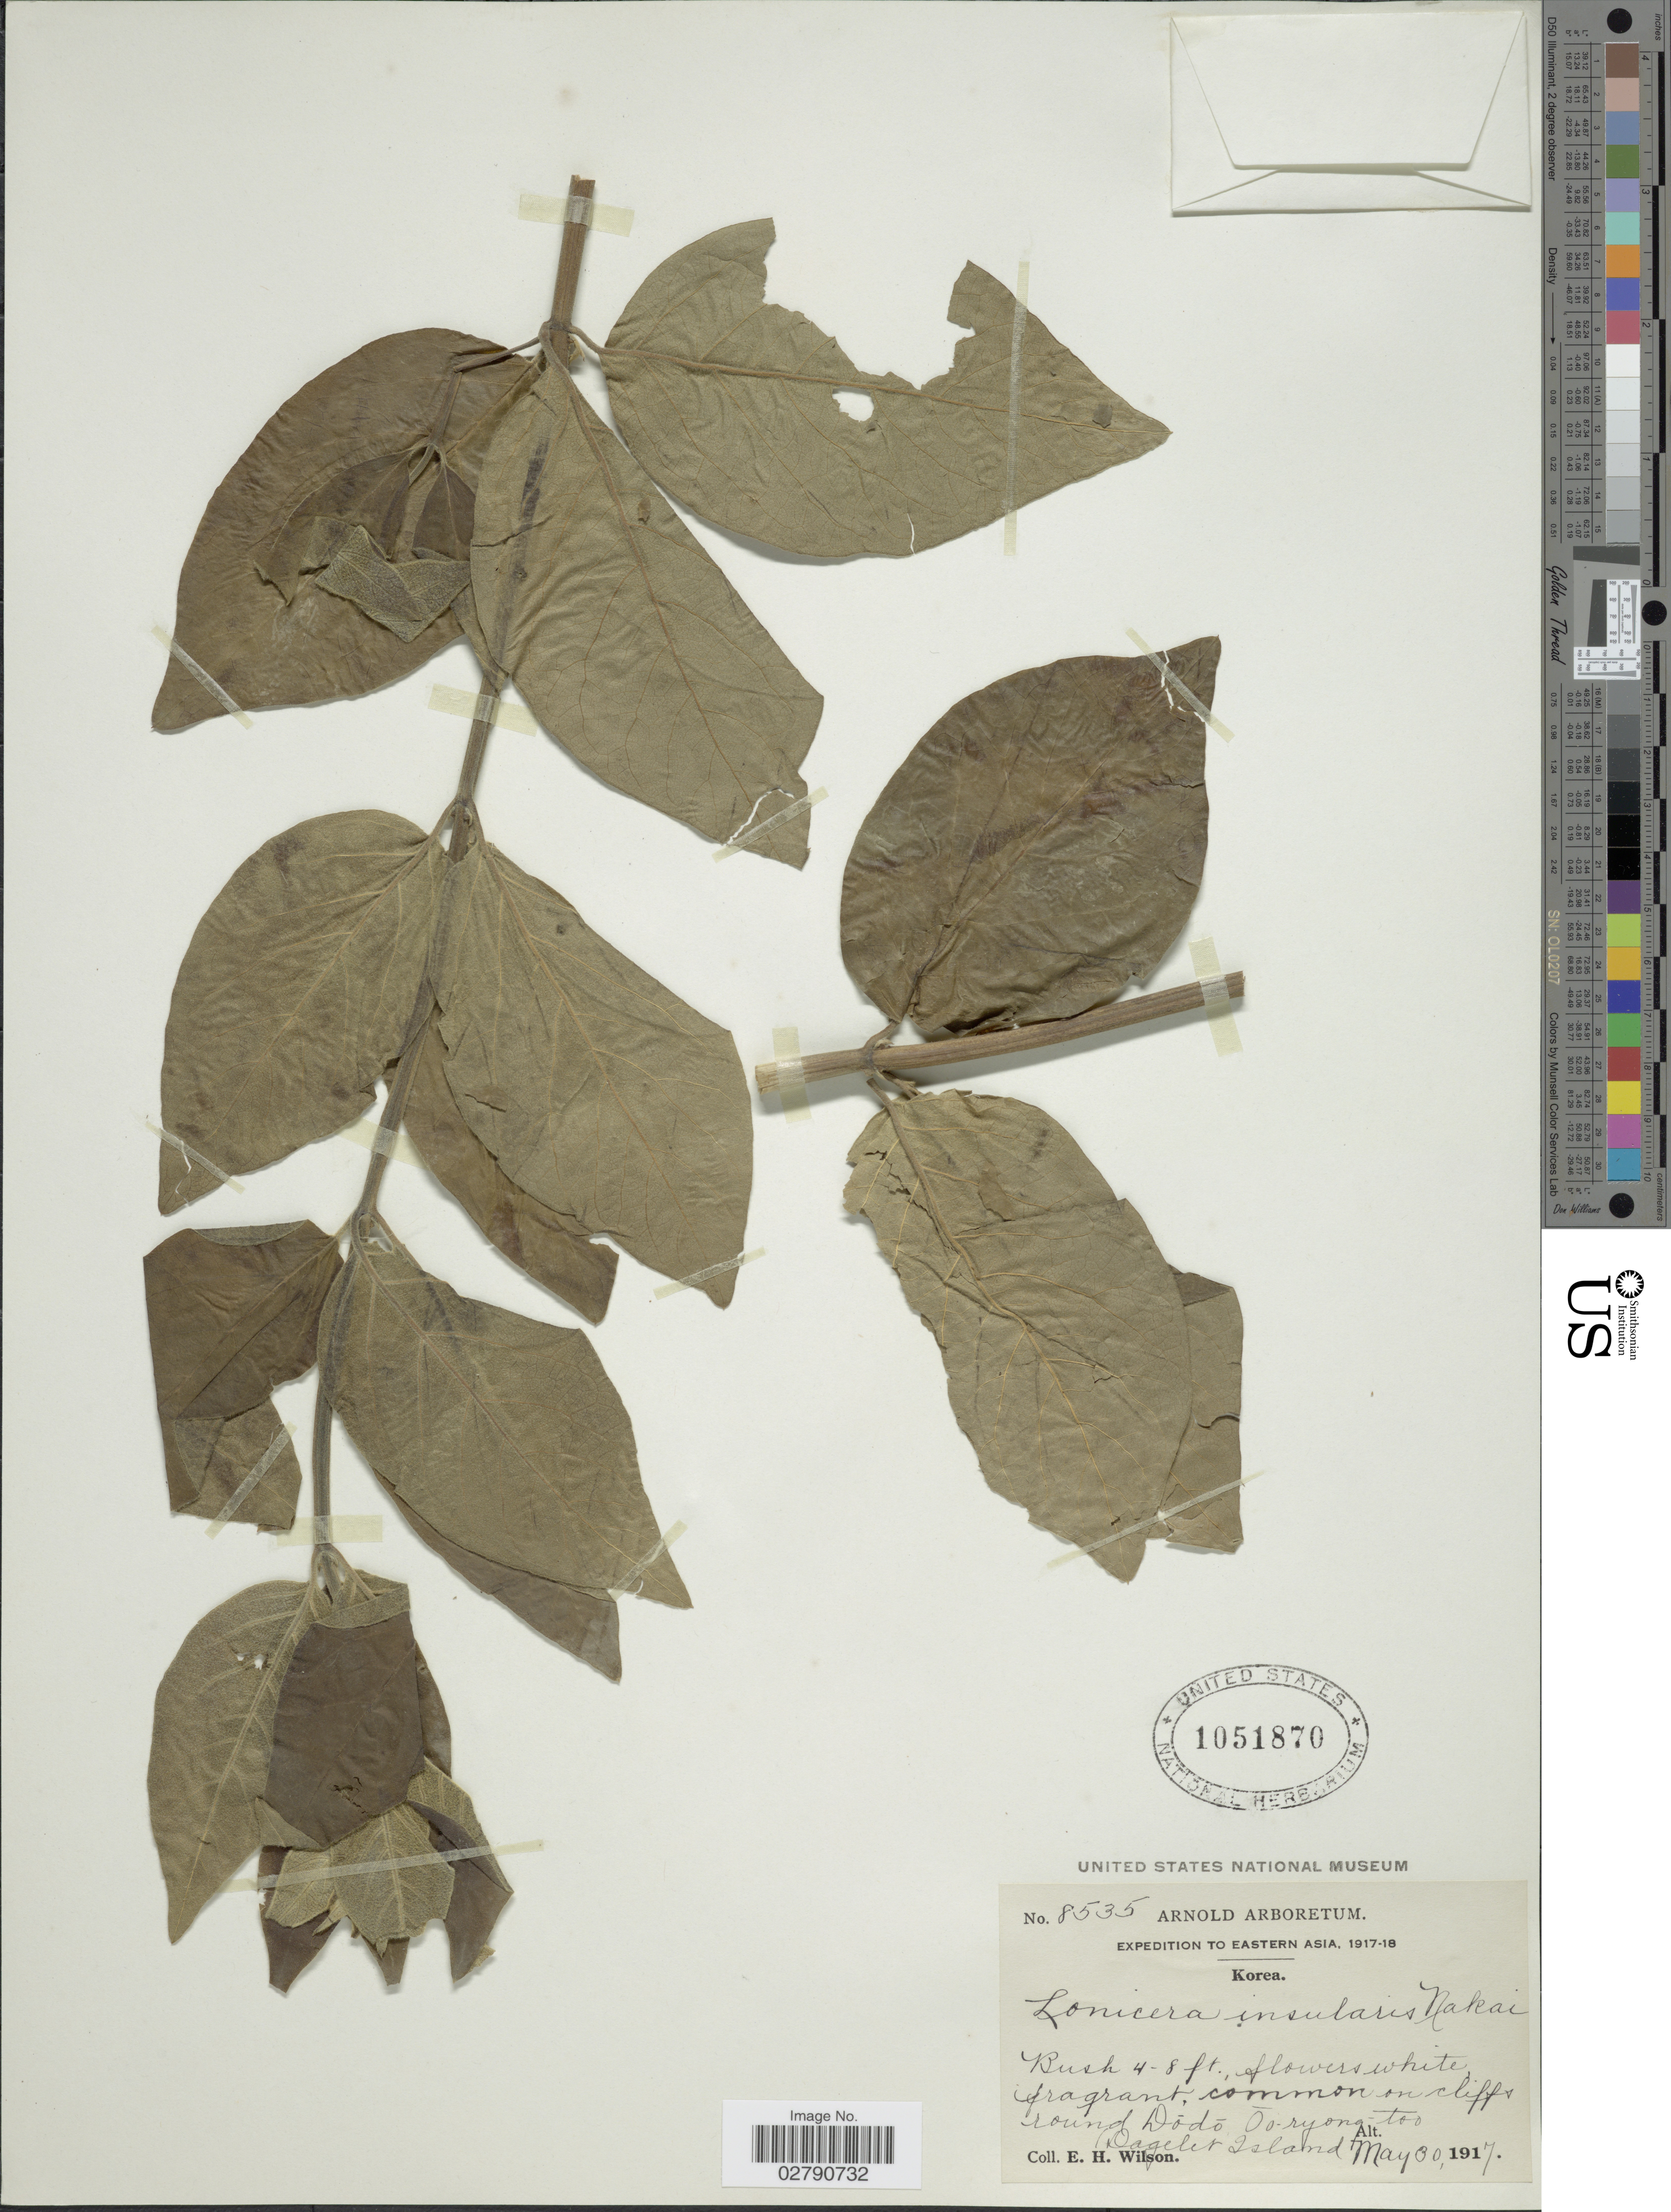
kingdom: Plantae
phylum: Tracheophyta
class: Magnoliopsida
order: Dipsacales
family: Caprifoliaceae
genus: Lonicera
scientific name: Lonicera insularis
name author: Nakai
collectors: E. Wilson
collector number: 8535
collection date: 1917-05-30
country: South Korea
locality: Eastern Asia. Common on cliffs round Dódó, Òo-ryong-too, Dagelet Island.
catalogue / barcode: US 1051870